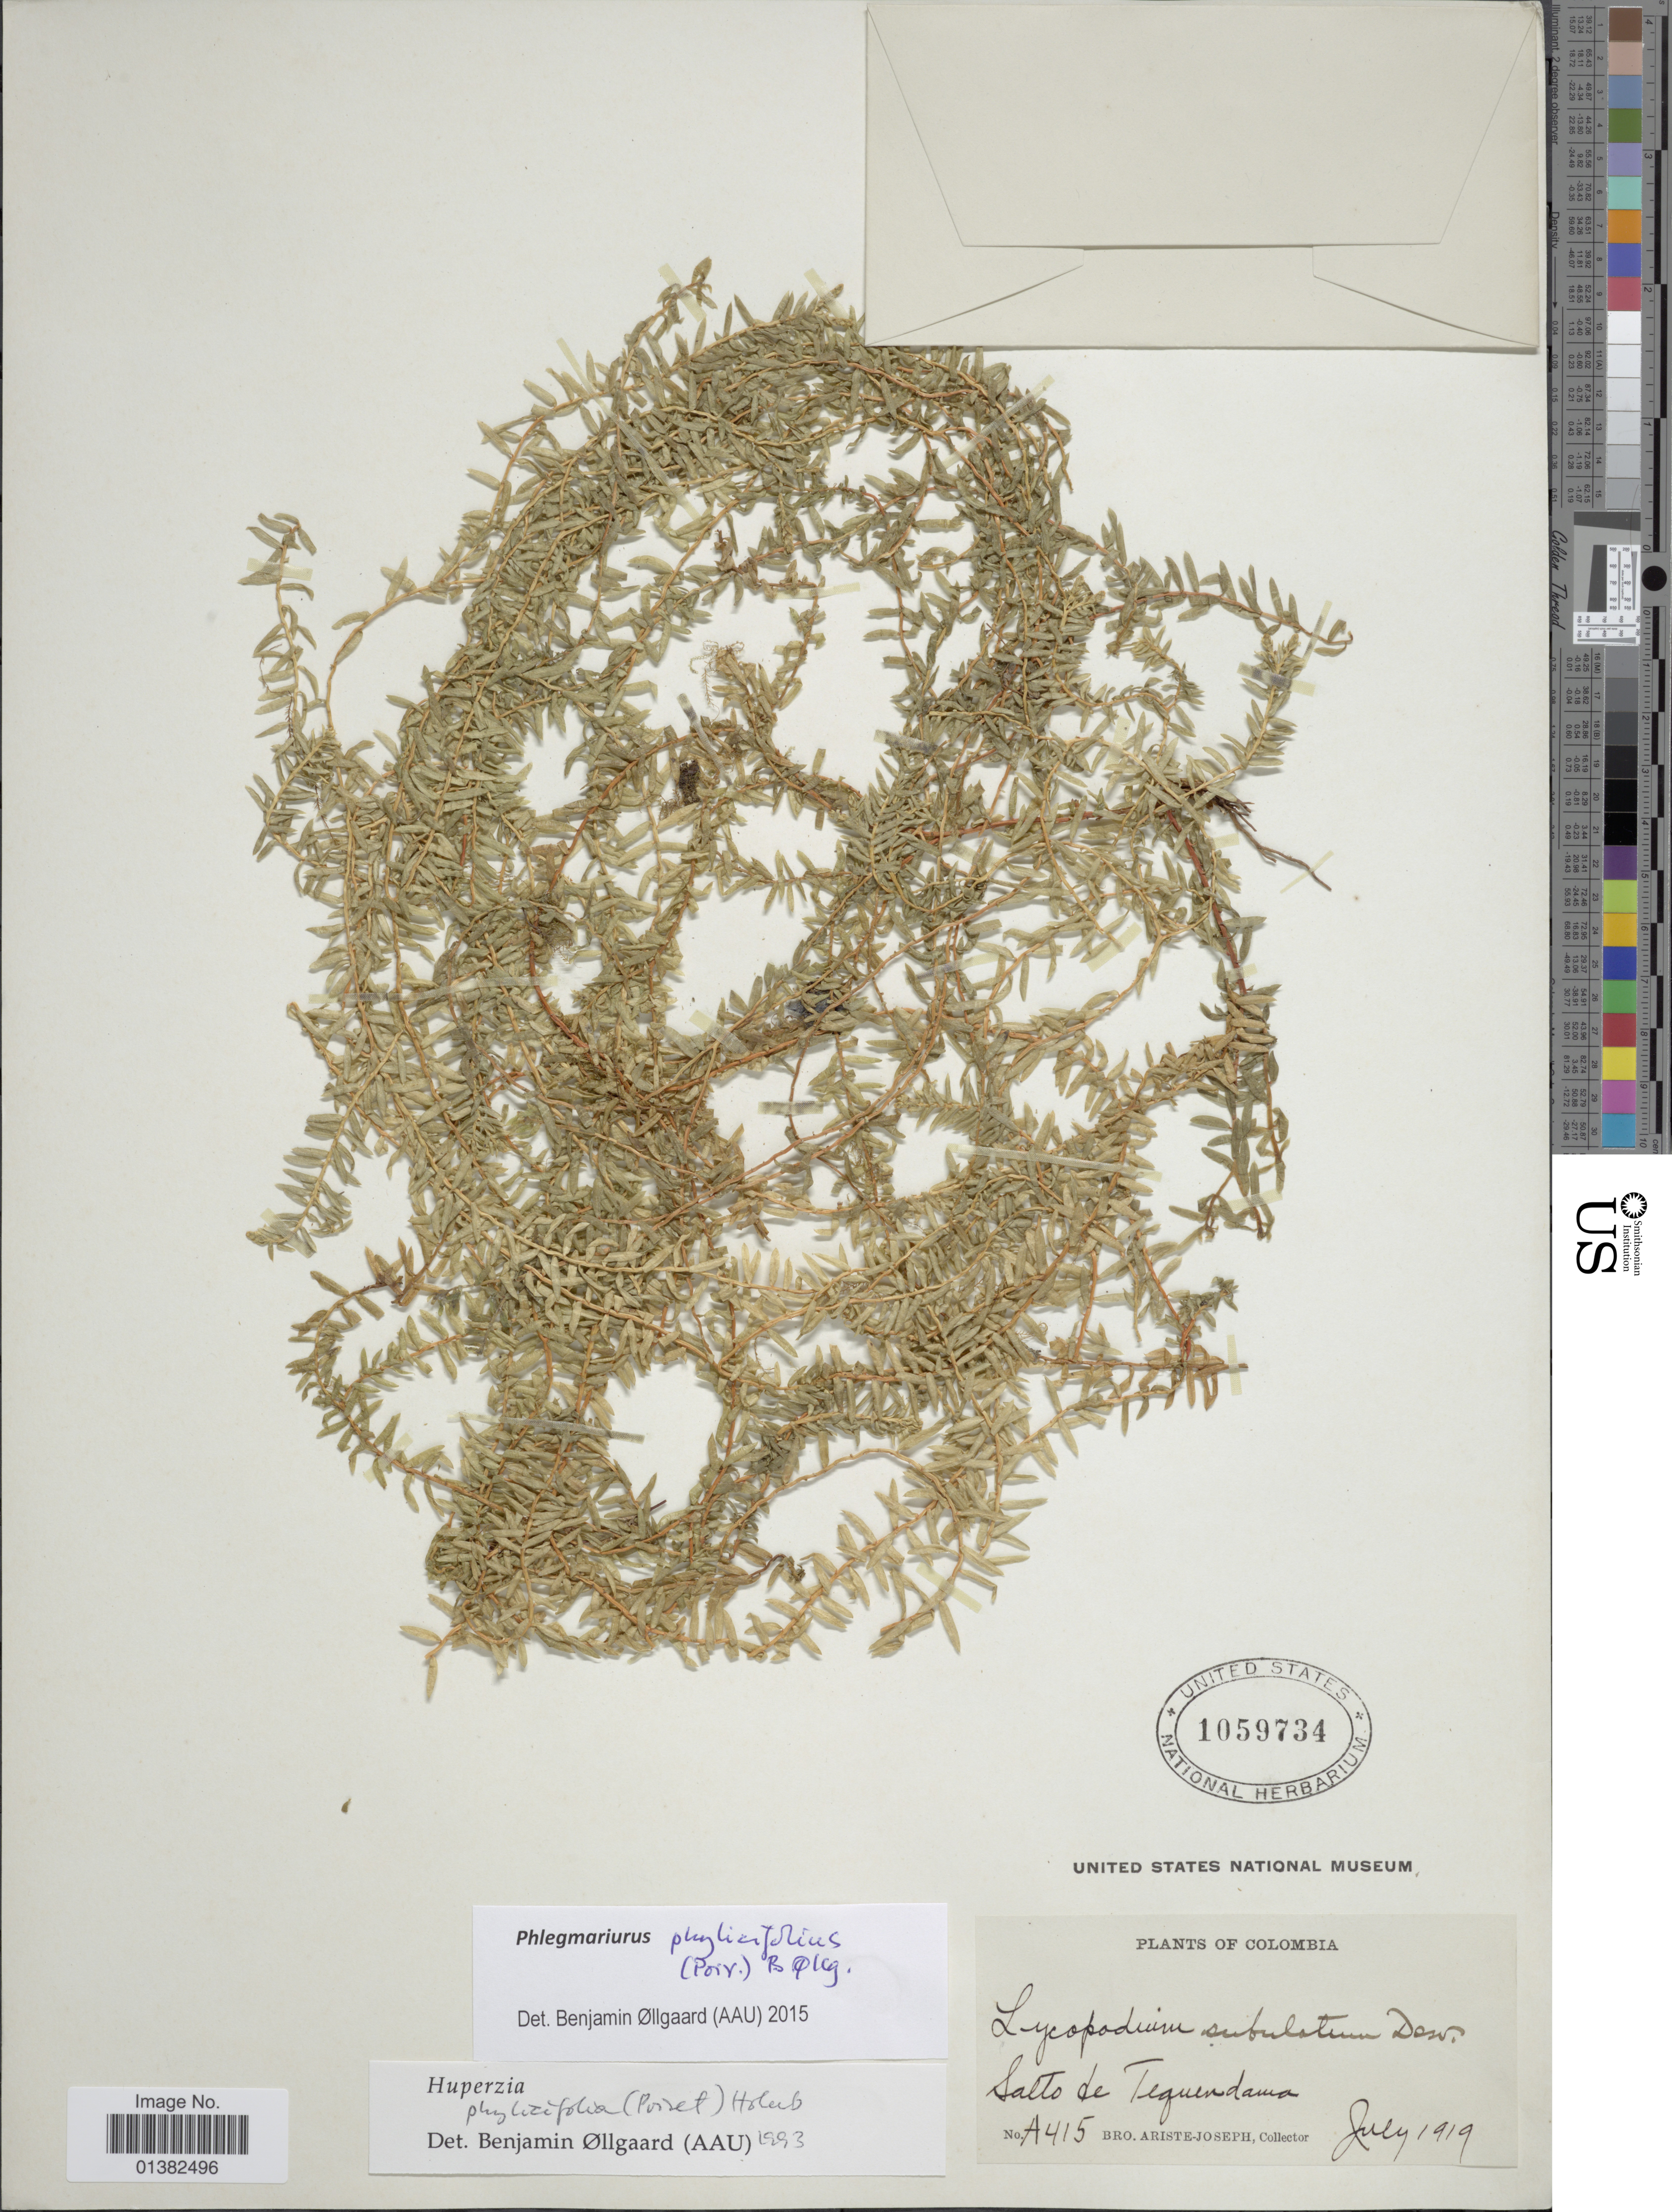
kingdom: Plantae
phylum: Tracheophyta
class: Lycopodiopsida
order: Lycopodiales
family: Lycopodiaceae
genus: Phlegmariurus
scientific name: Phlegmariurus phylicifolius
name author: (Desv. ex Poir.) B. Øllg.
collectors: Bro. Ariste-Joseph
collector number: A415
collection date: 1919-07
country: Colombia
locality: Salto de Teguendama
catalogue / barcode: US 1059734